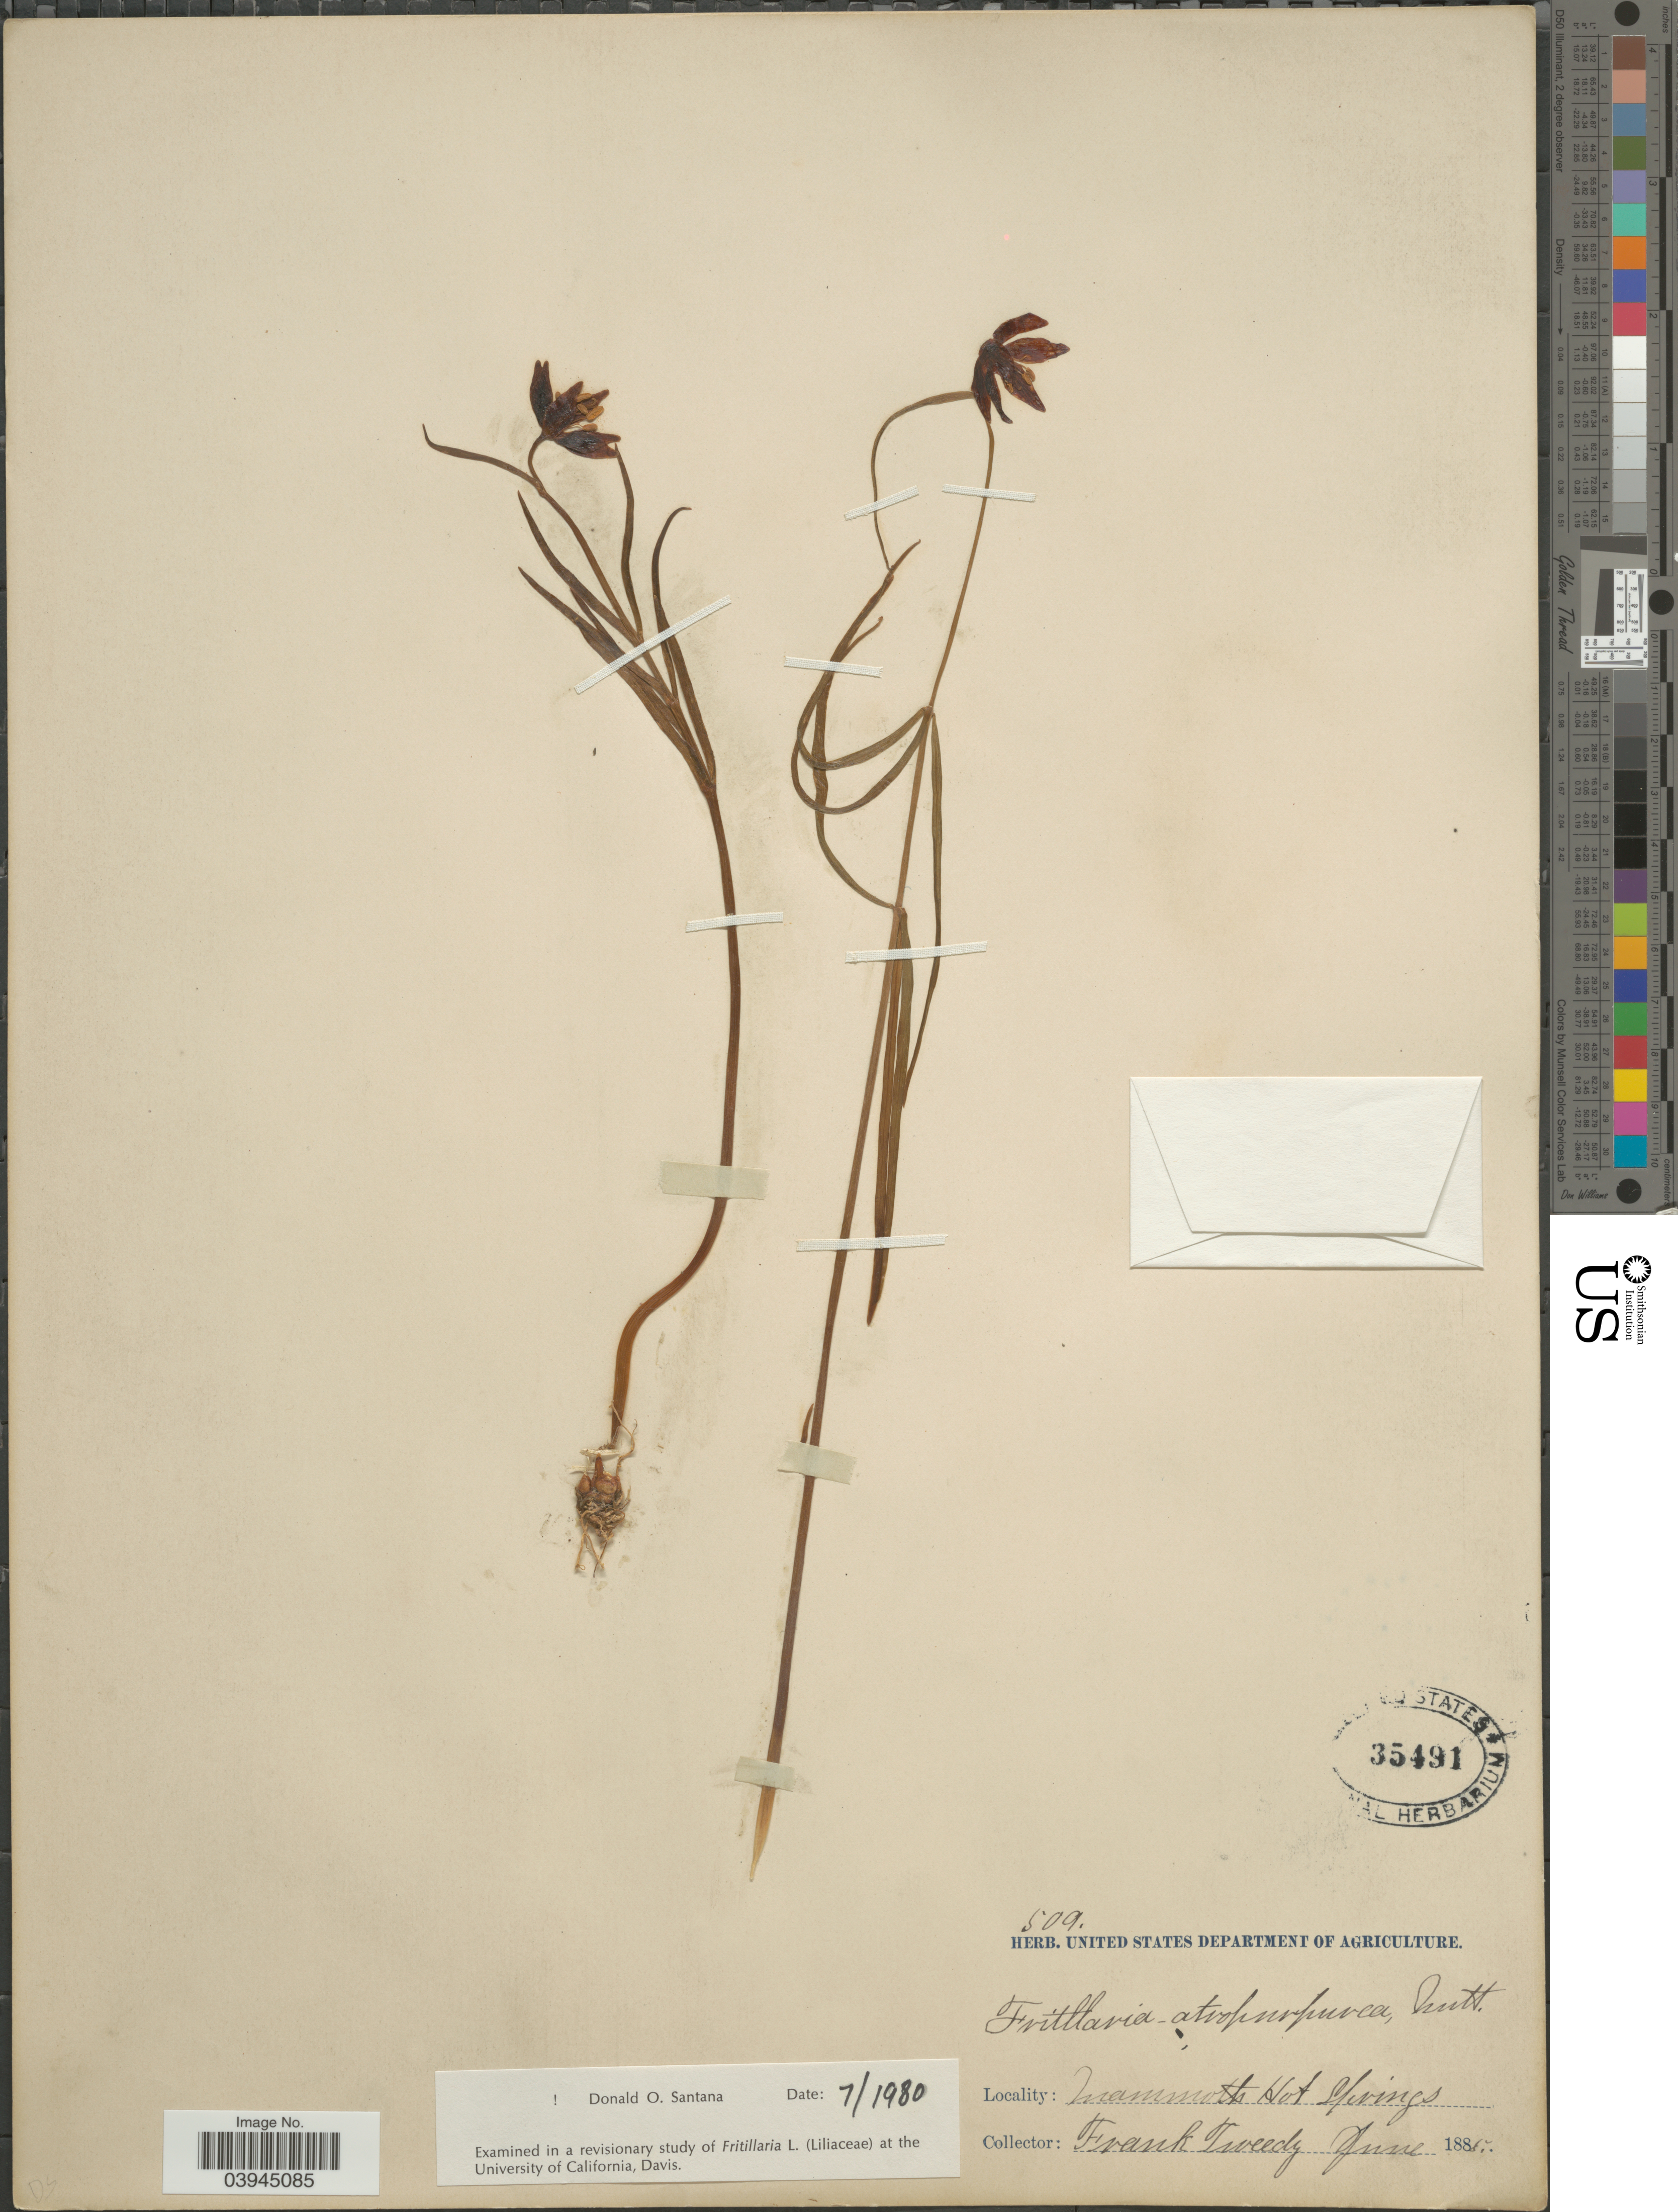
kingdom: Plantae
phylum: Tracheophyta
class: Liliopsida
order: Liliales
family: Liliaceae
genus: Fritillaria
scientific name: Fritillaria atropurpurea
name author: Nutt.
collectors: F. Tweedy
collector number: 509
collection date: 1885-06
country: United States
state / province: Wyoming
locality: Mammoth Hot Springs.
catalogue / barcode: US 35491